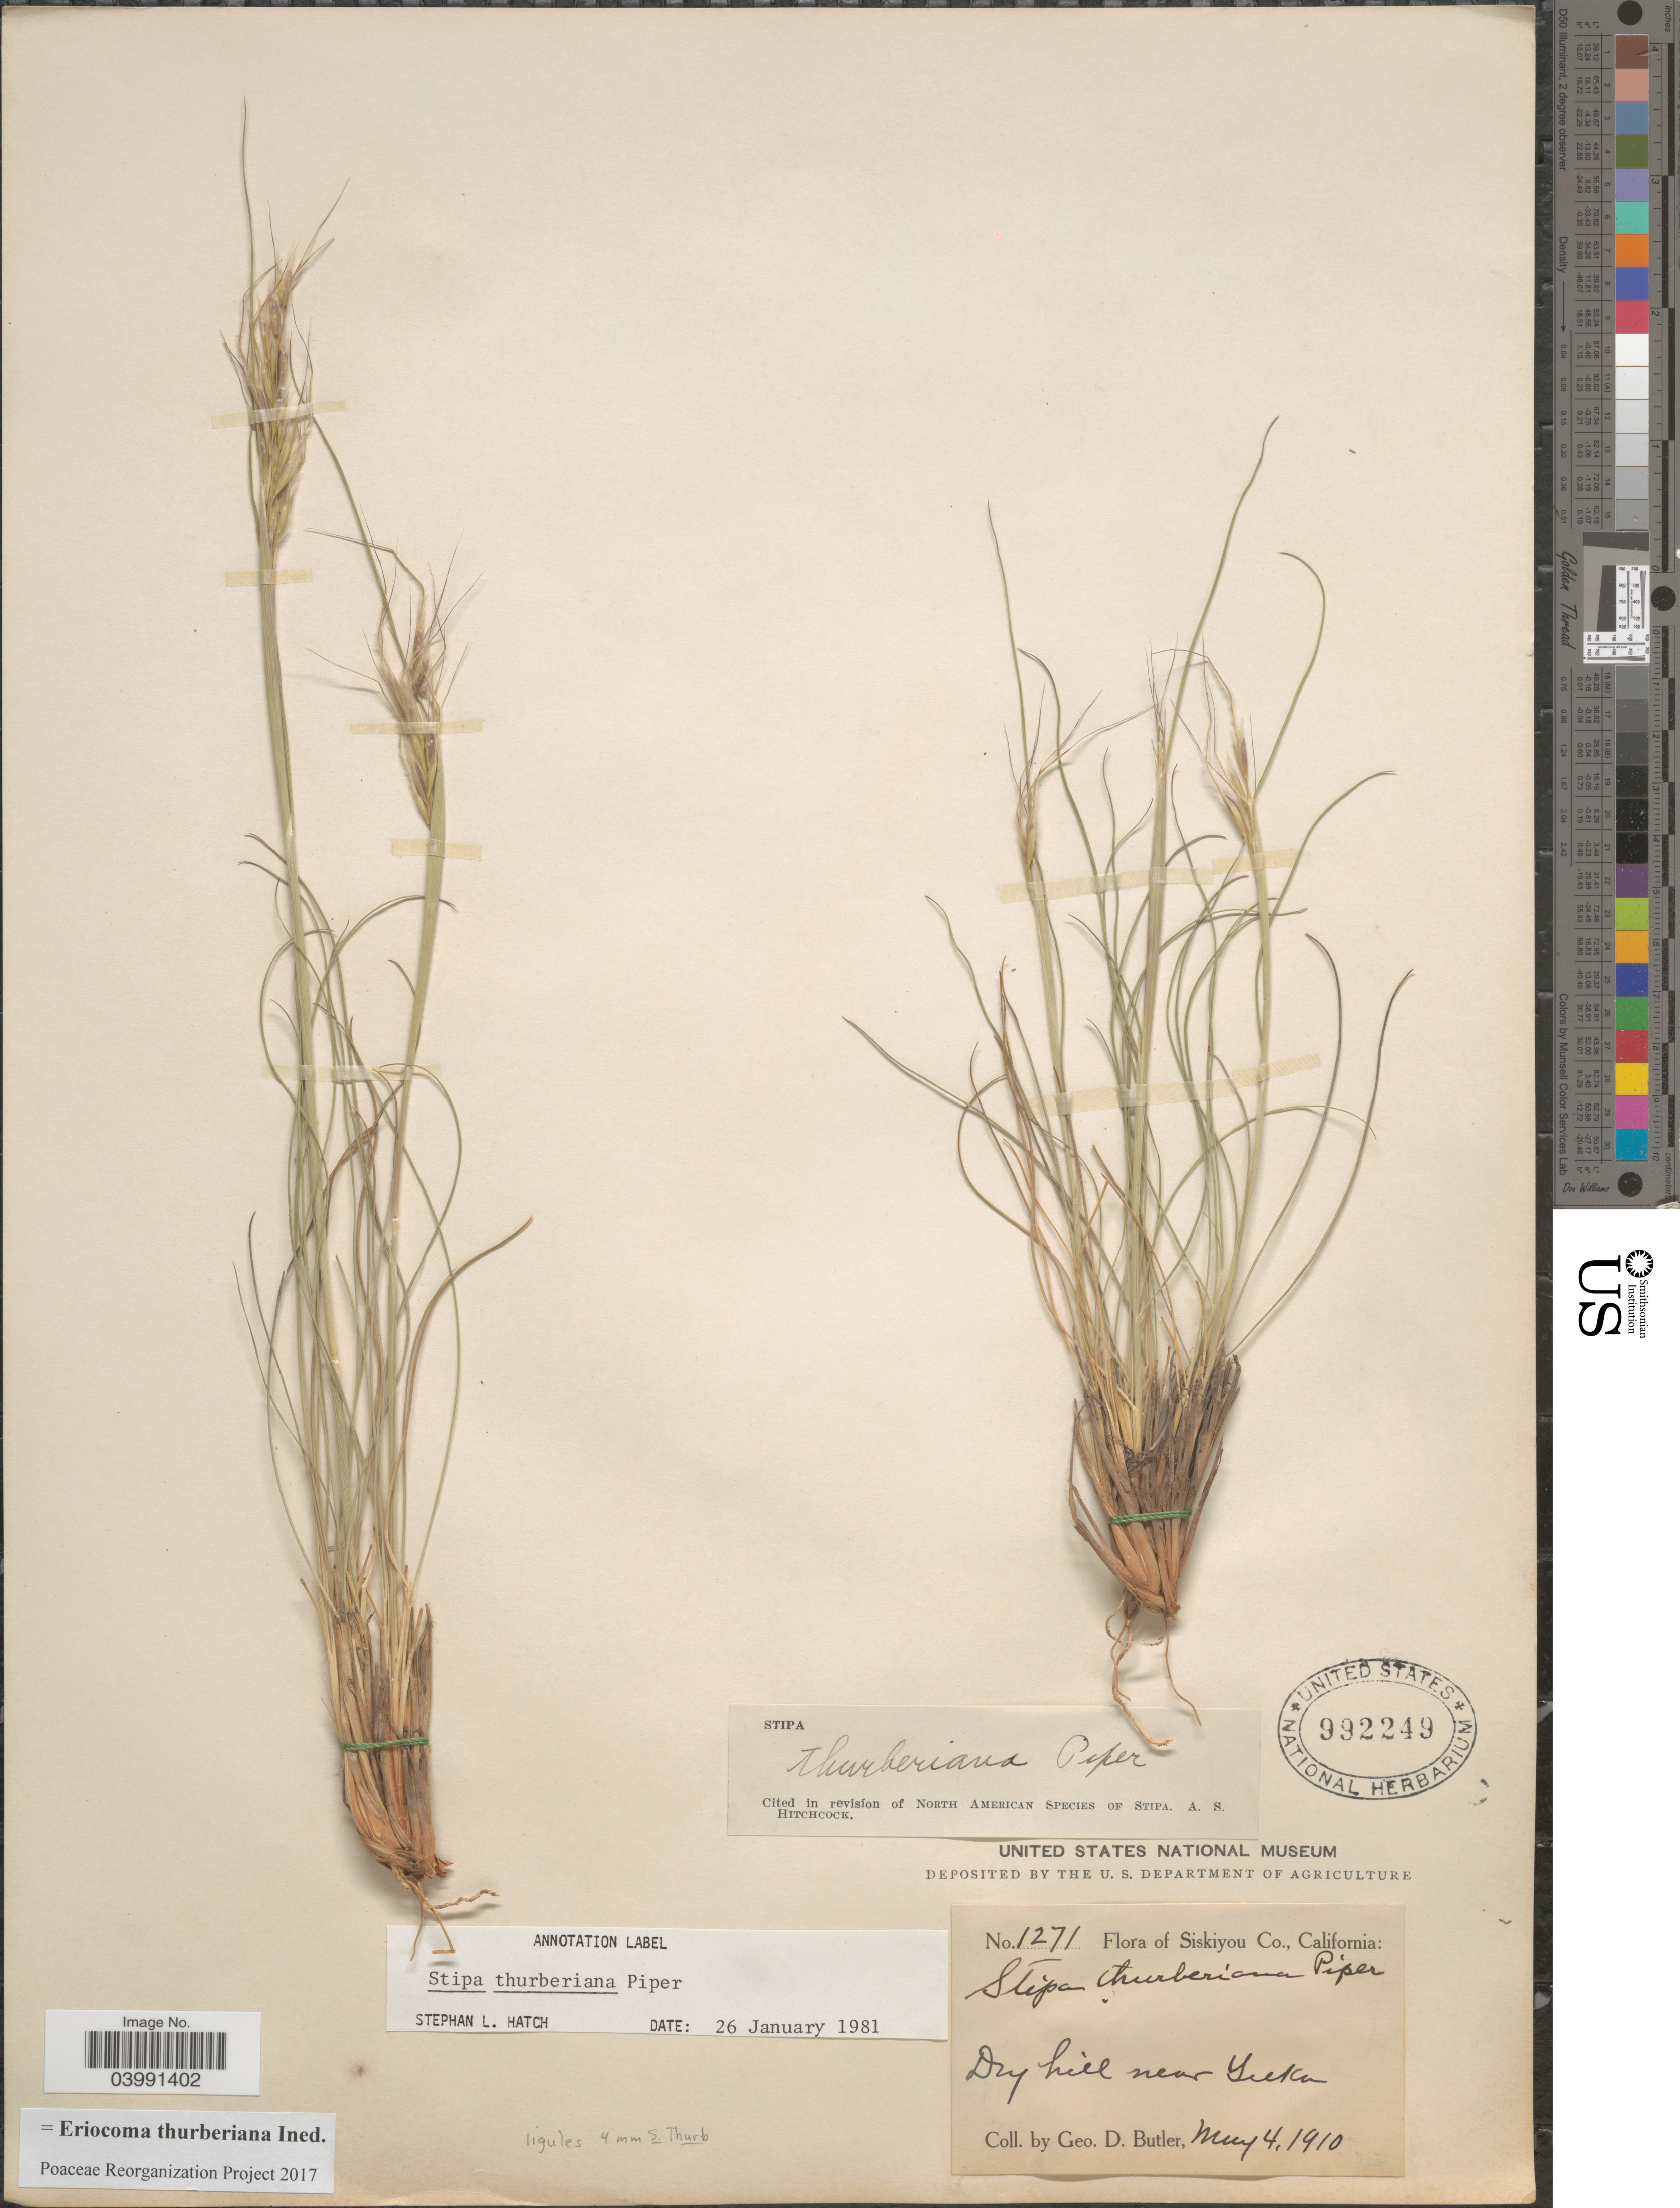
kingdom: Plantae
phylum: Tracheophyta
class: Liliopsida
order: Poales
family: Poaceae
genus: Eriocoma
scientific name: Eriocoma thurberiana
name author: (Piper) Romasch.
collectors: G. D. Butler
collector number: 1271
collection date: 1910-05-04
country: United States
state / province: California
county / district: Siskiyou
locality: Siskiyou Co. Near Yreka.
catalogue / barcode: US 992249